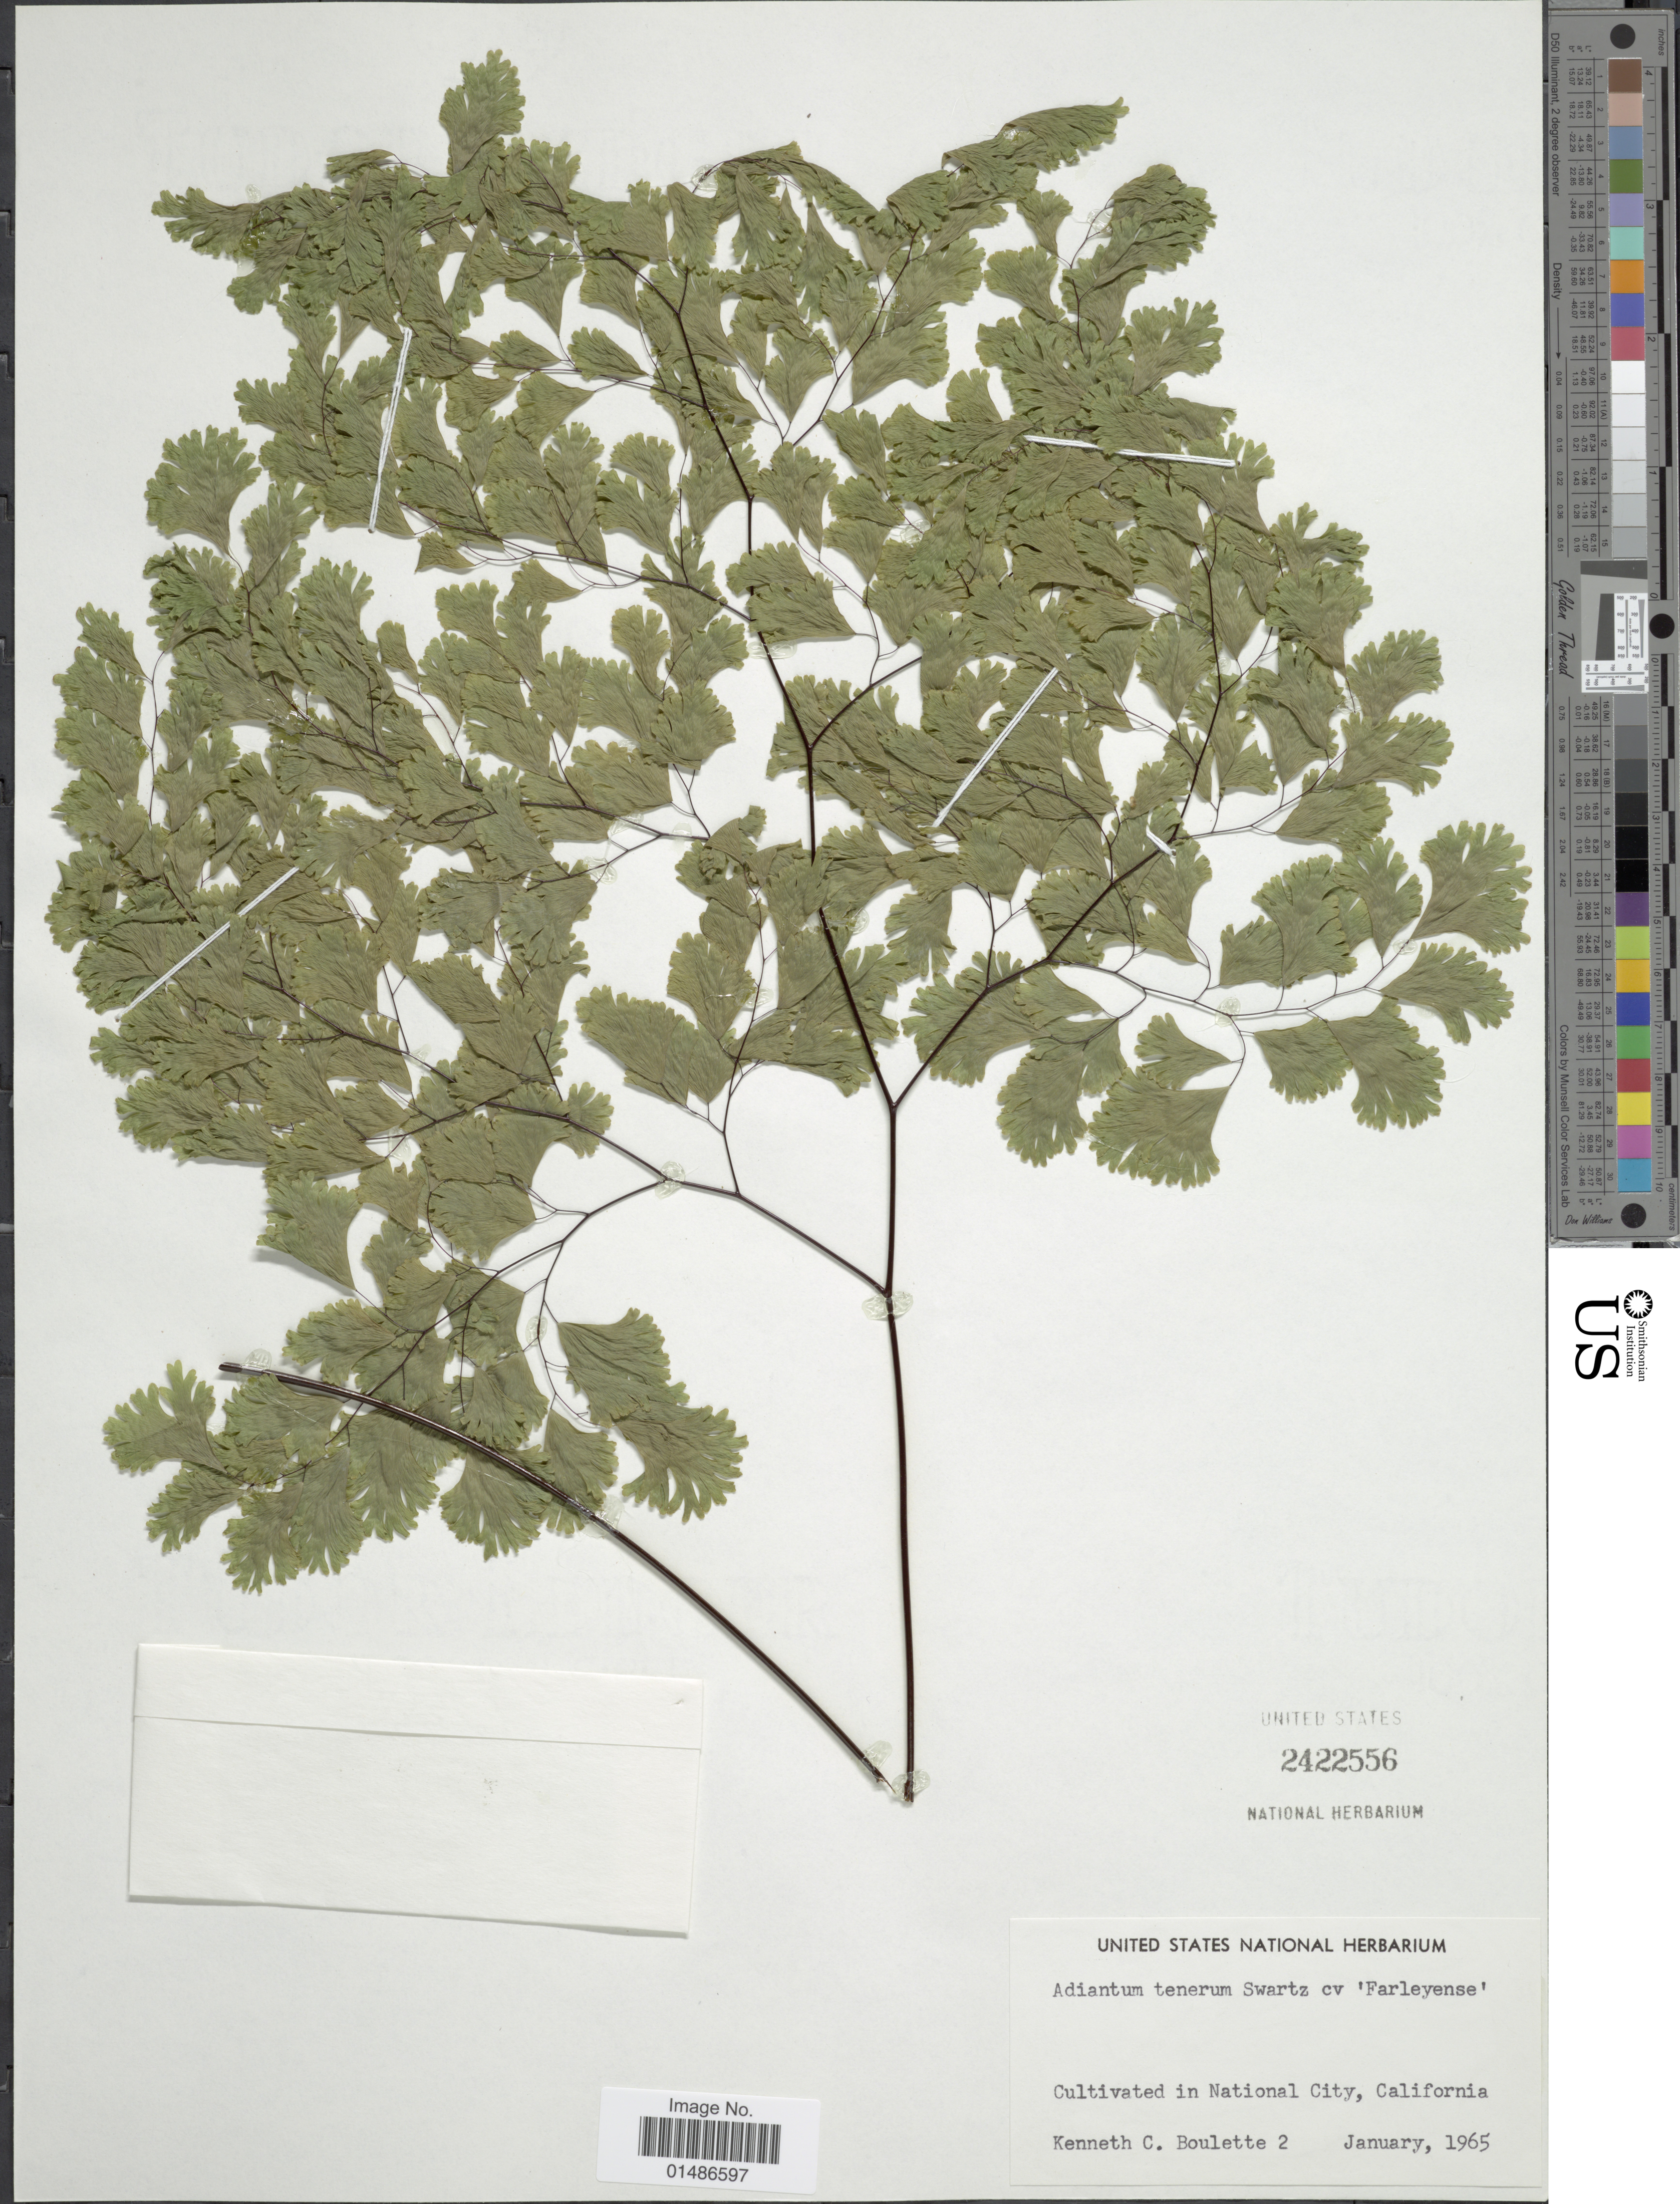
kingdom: Plantae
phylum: Tracheophyta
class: Polypodiopsida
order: Polypodiales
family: Pteridaceae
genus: Adiantum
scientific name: Adiantum tenerum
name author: Sw.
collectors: K. Boulette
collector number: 2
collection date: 1965-01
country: United States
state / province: California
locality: Cultivated in National City.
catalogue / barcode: US 2422556